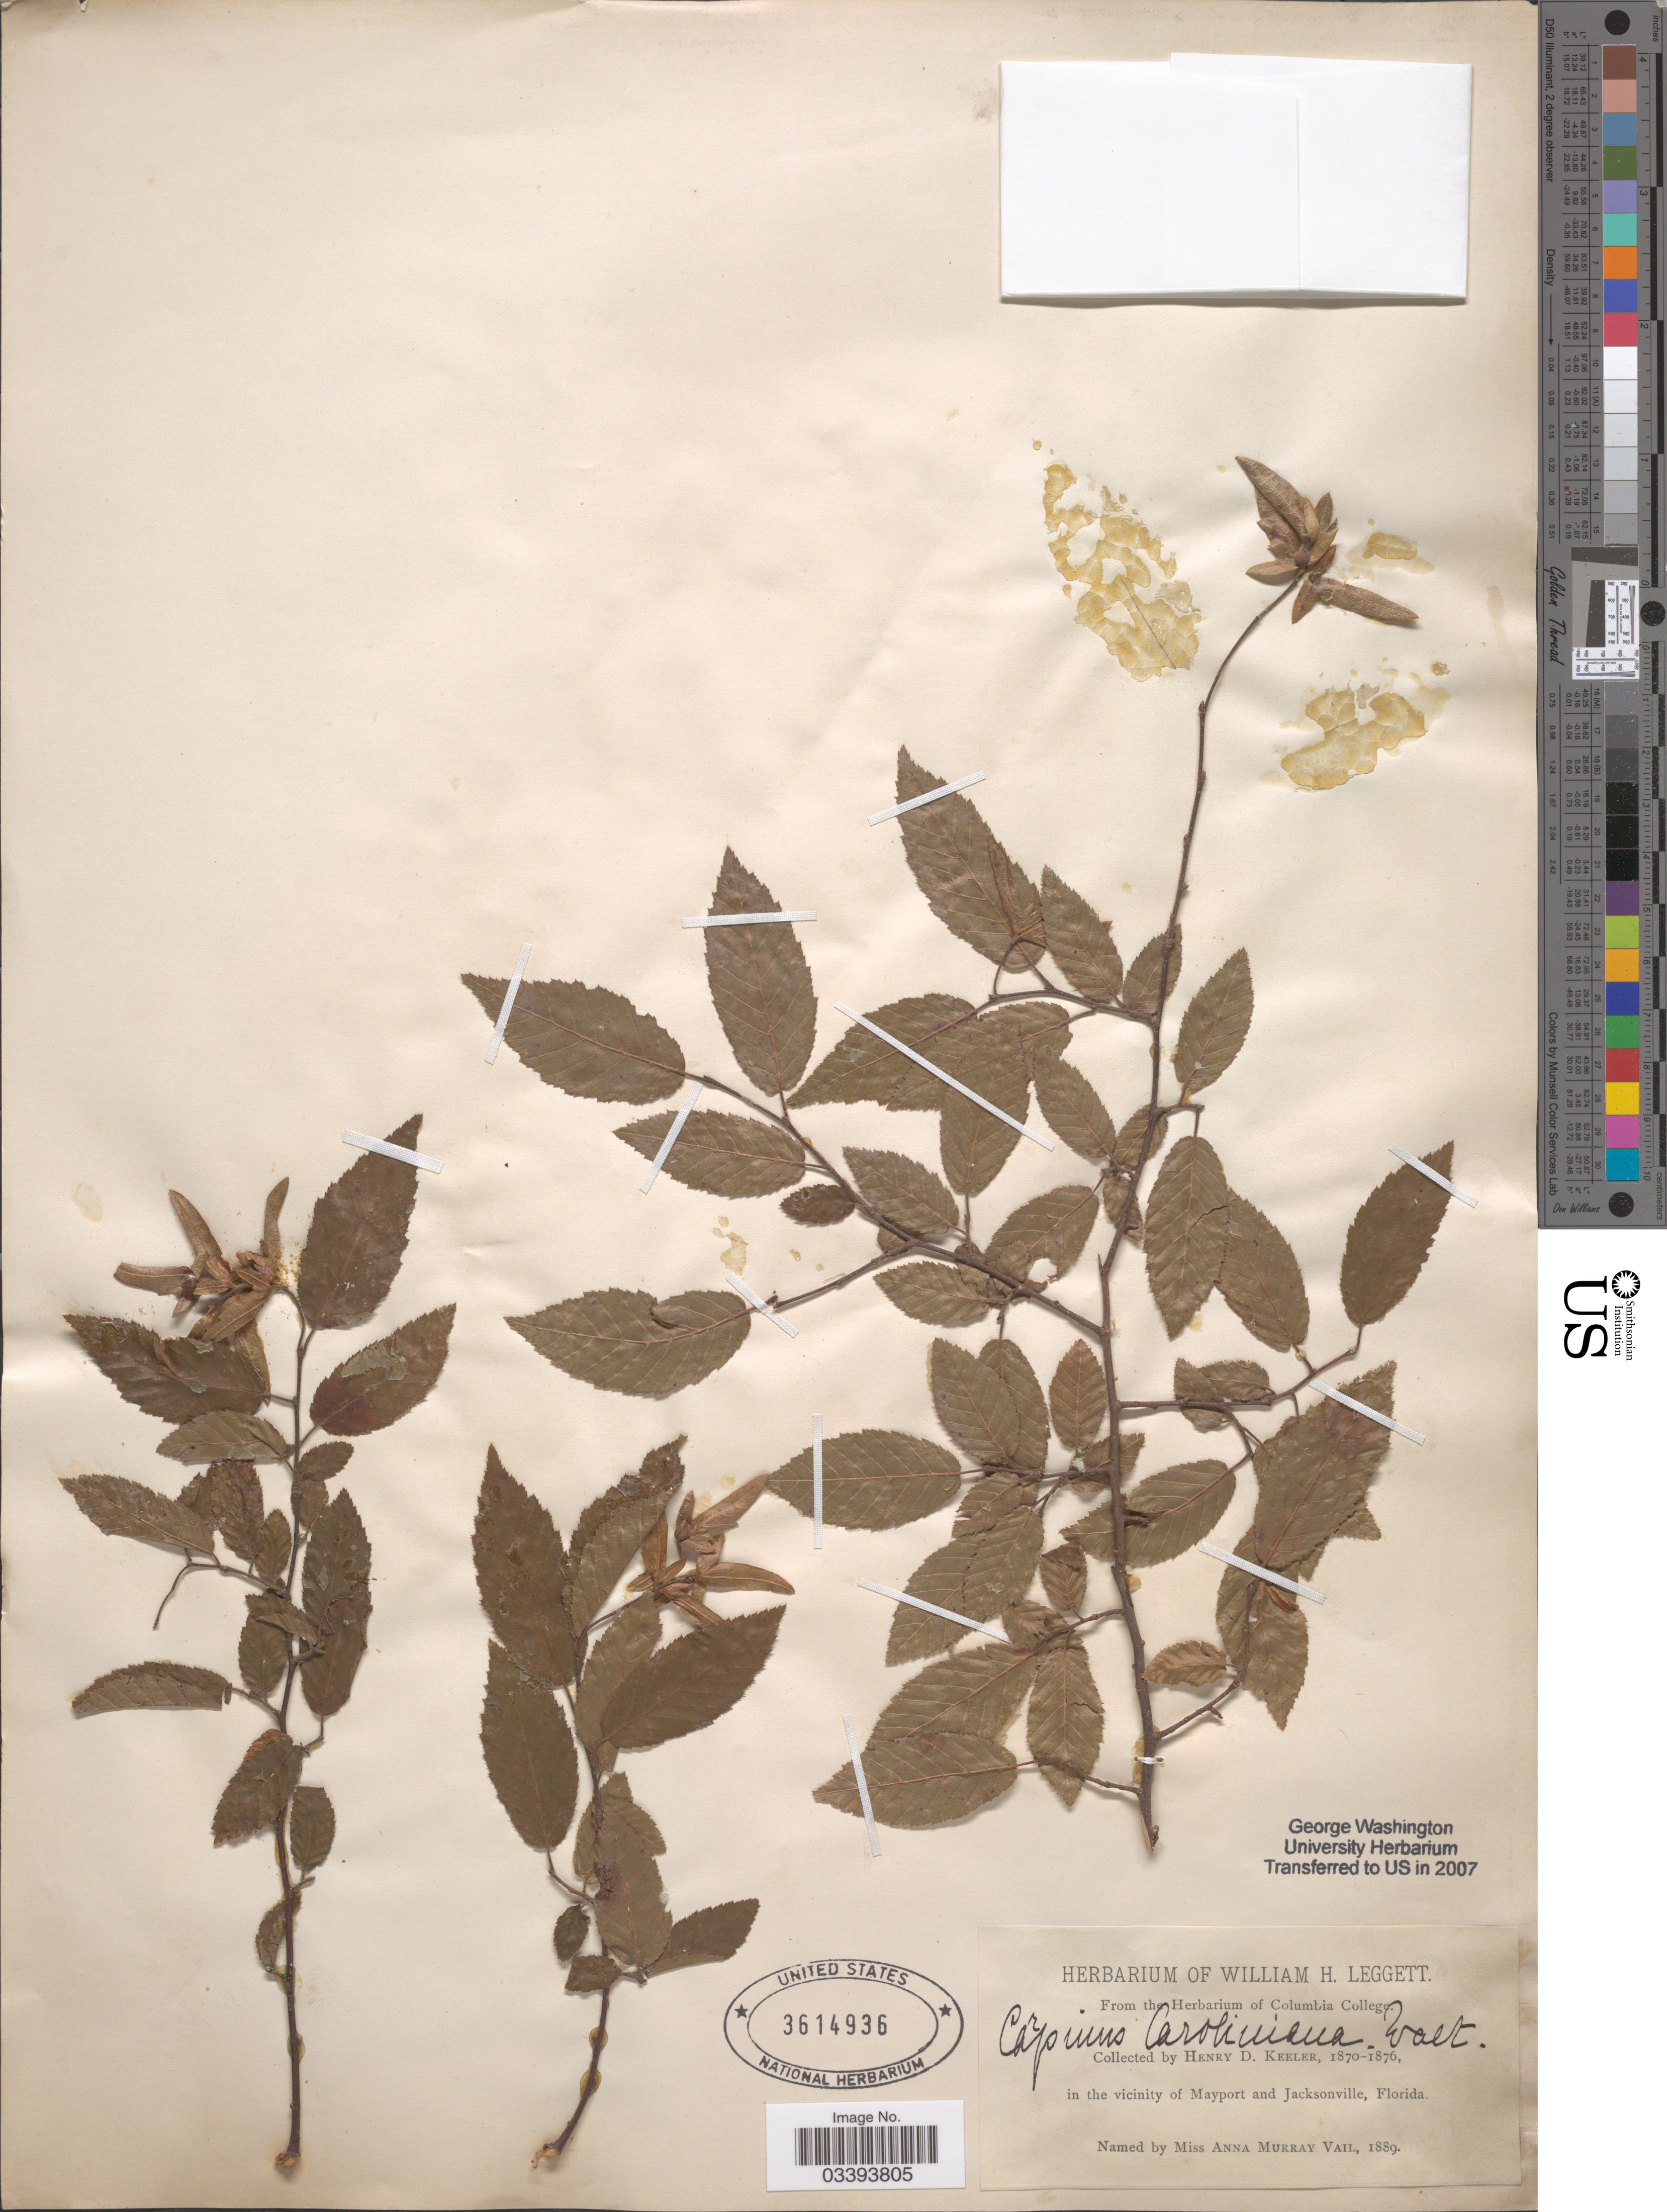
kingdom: Plantae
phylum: Tracheophyta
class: Magnoliopsida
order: Fagales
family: Betulaceae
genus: Carpinus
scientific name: Carpinus caroliniana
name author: Walter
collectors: H. Keeler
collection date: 1870/1876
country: United States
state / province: Florida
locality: In the vicinity of Mayport and Jacksonville.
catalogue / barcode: US 3614936